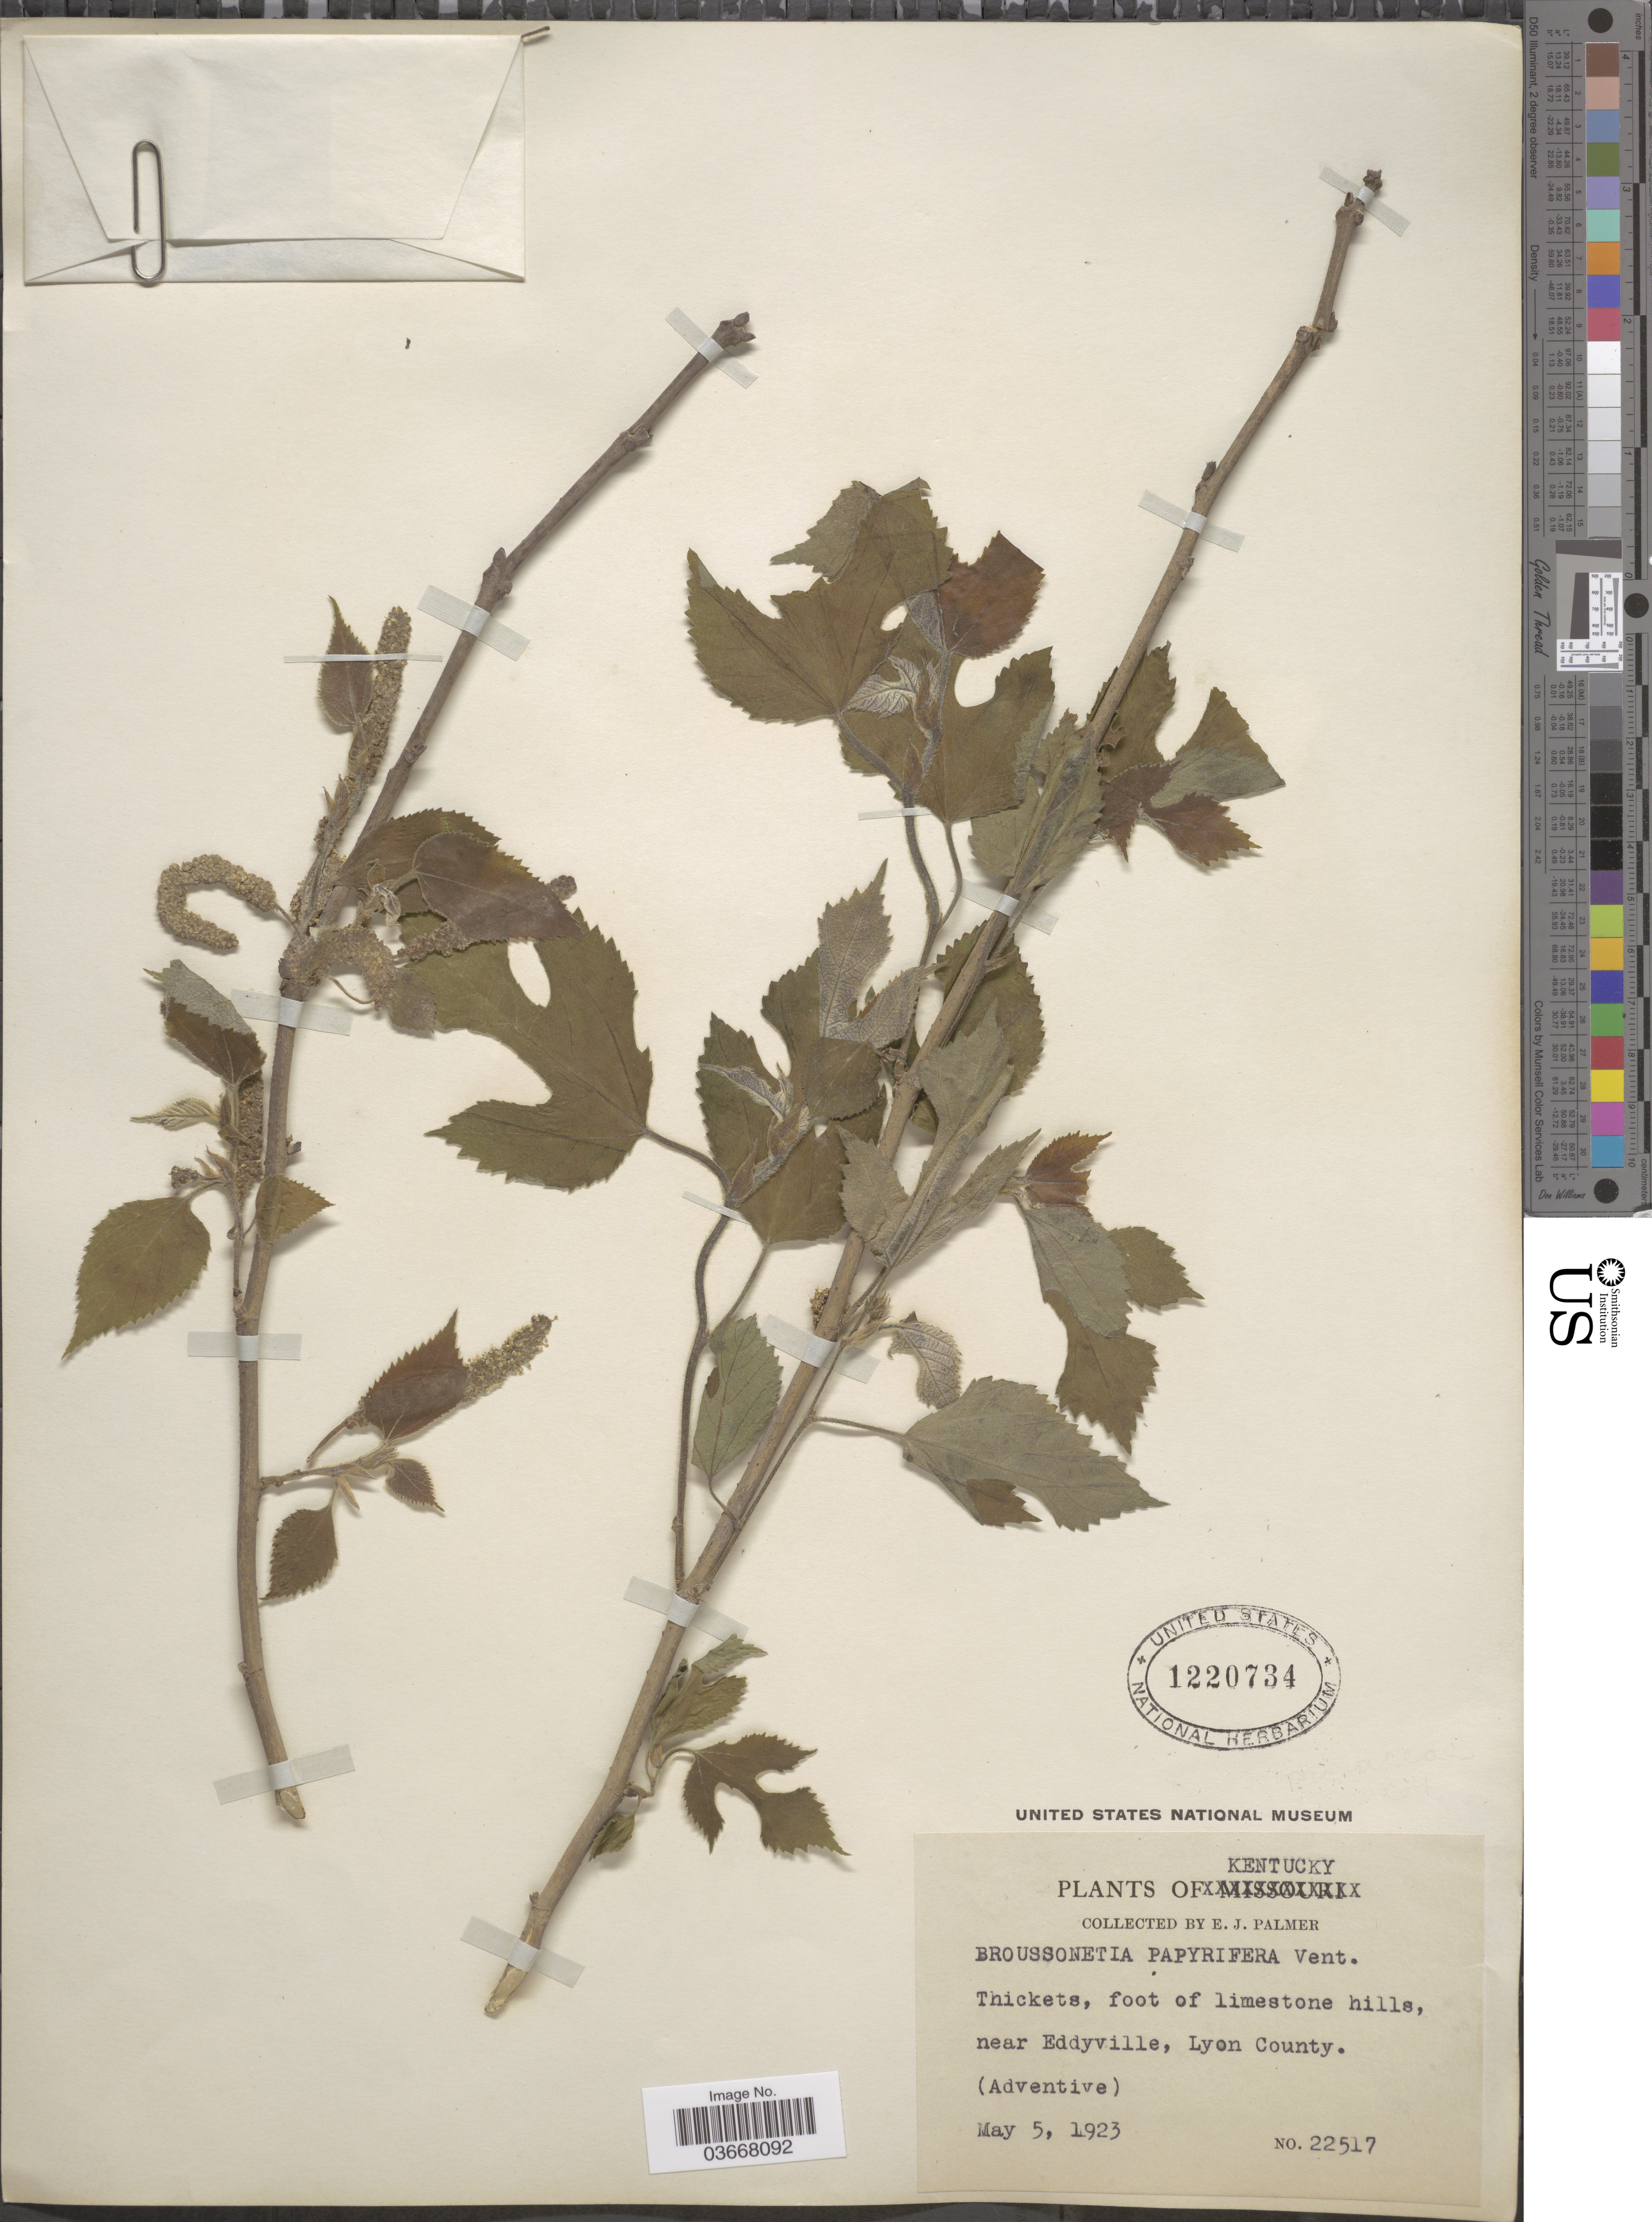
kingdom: Plantae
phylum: Tracheophyta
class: Magnoliopsida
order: Rosales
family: Moraceae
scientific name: Broussoneta papyrifera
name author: (L.) L'Hér. ex Vent.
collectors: E. J. Palmer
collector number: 22517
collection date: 1923-05-05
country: United States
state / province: Kentucky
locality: Near Eddyville, Lyon County. (Adventive).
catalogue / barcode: US 1220734